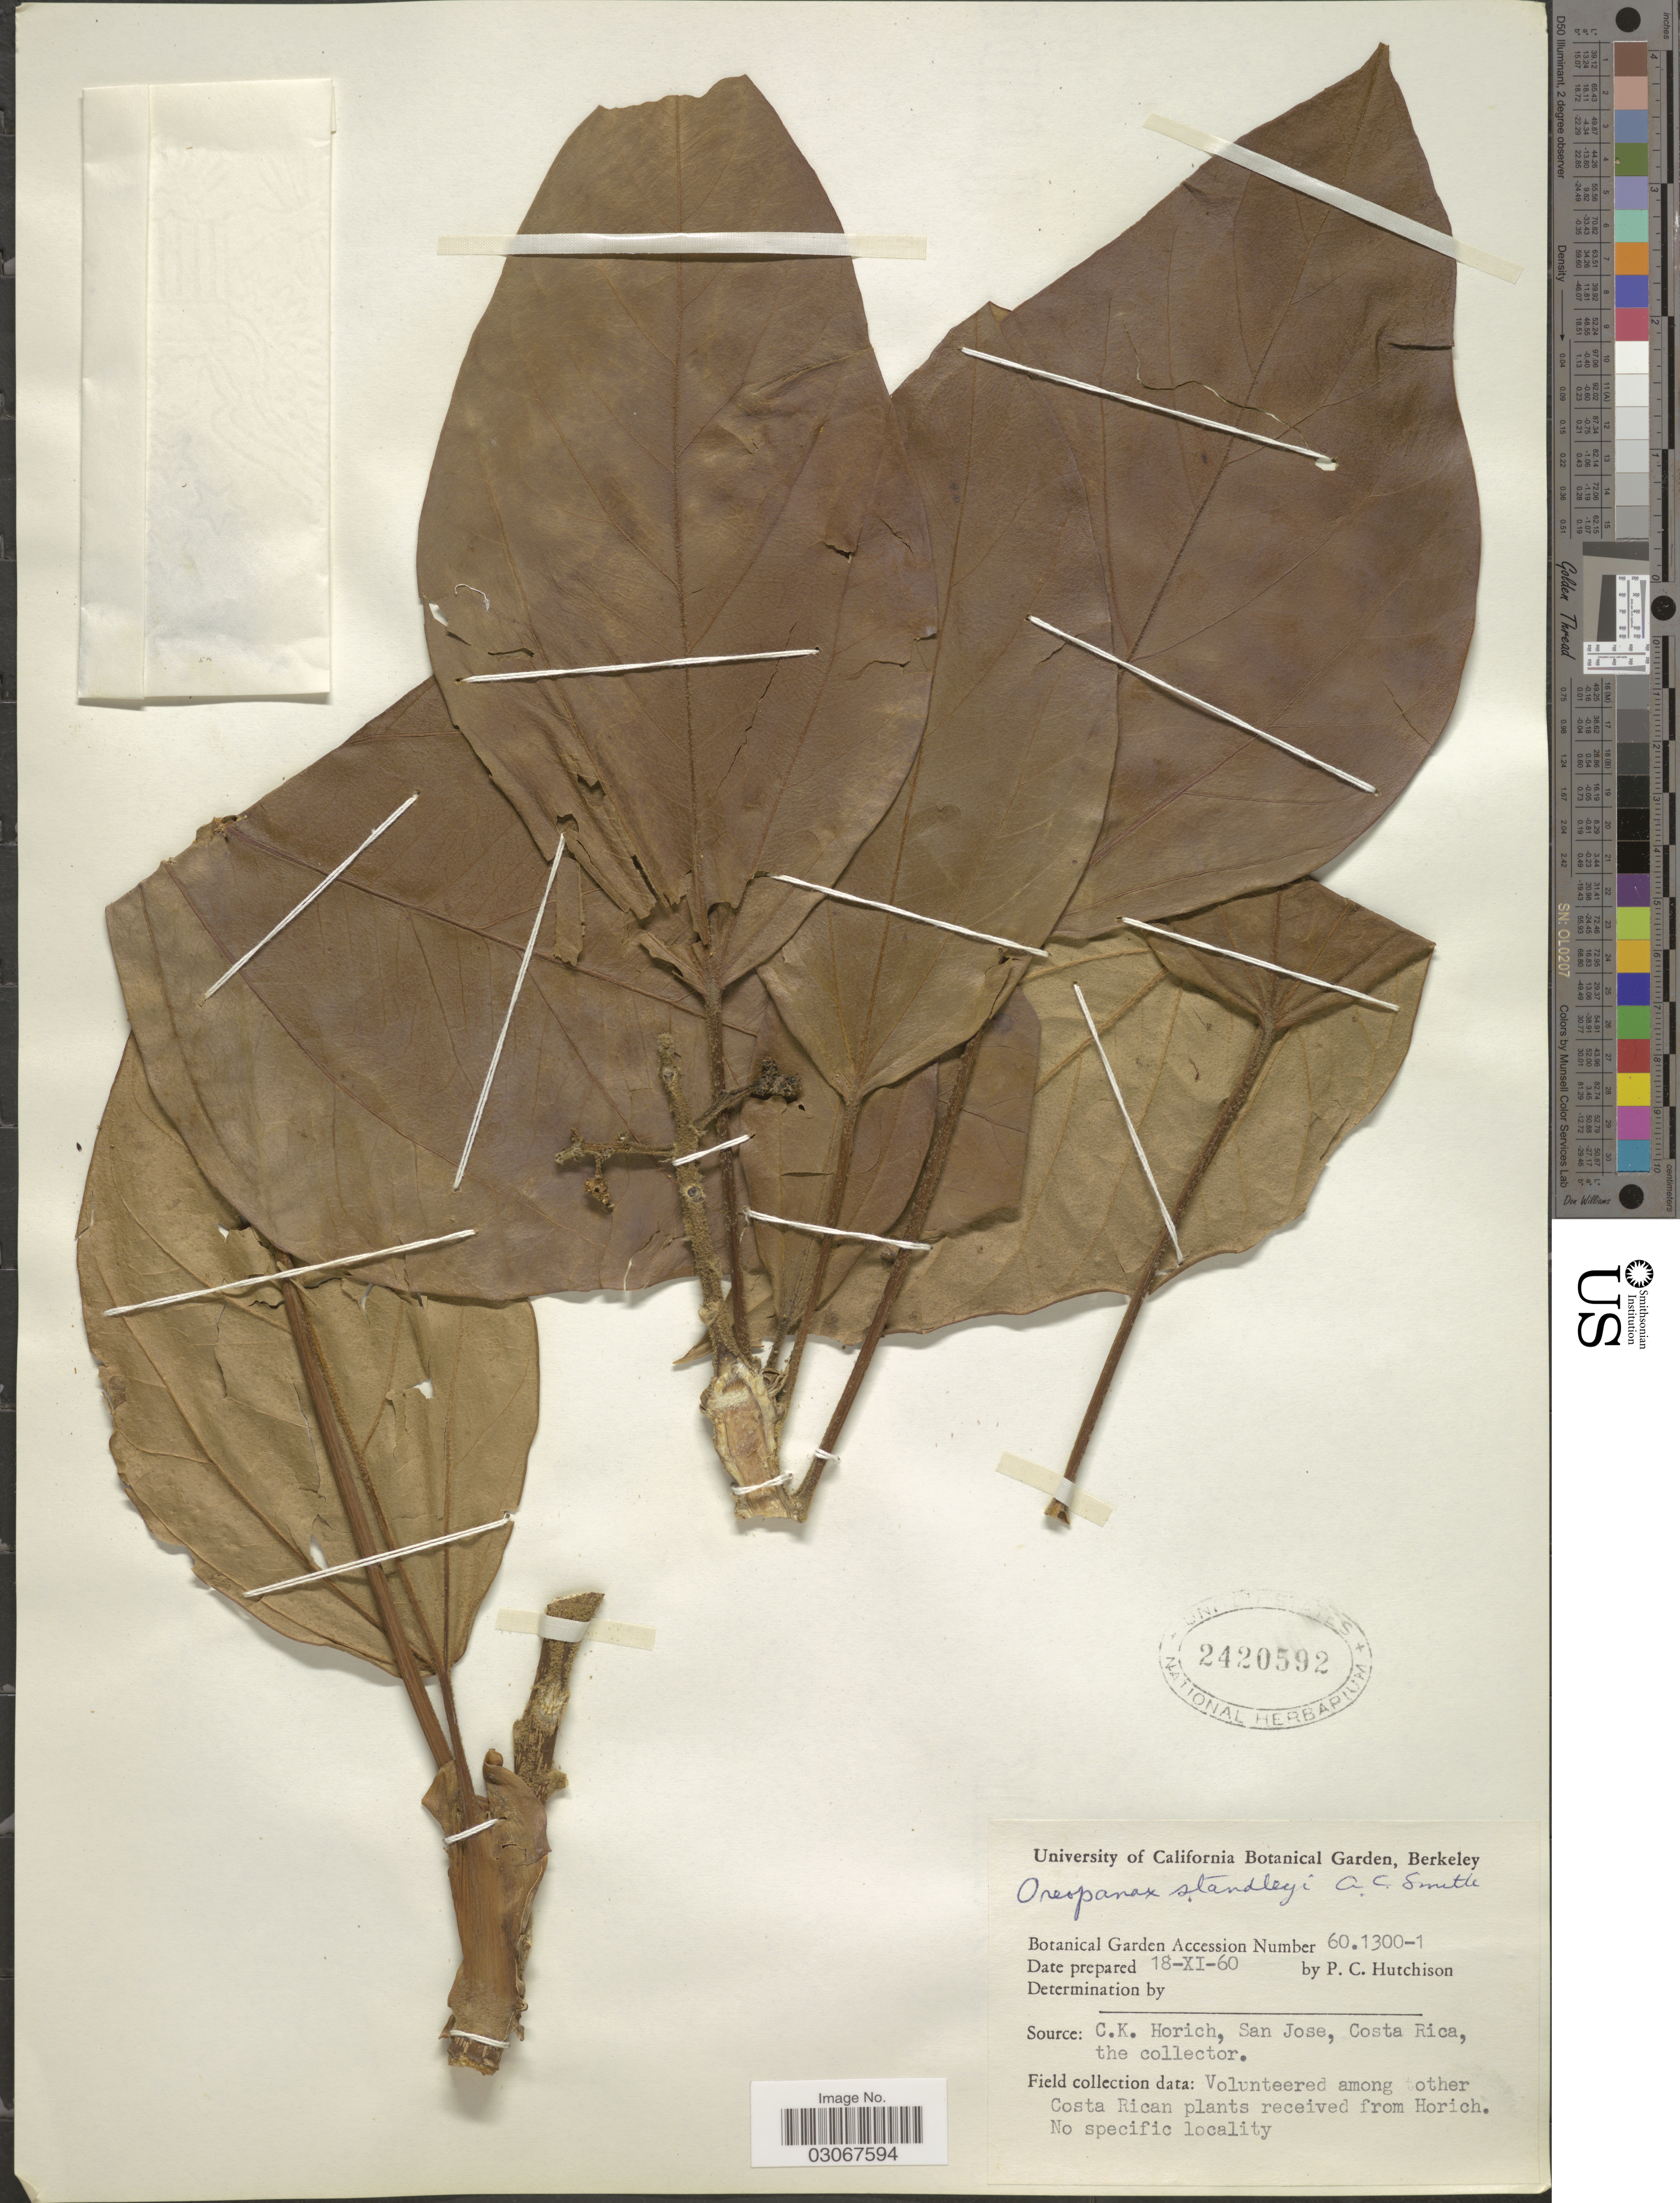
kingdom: Plantae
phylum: Tracheophyta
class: Magnoliopsida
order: Apiales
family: Araliaceae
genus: Oreopanax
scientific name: Oreopanax standleyi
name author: A.C. Sm.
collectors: P. C. Hutchison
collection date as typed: Transcribed d/m/y: 18/11/60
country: United States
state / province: California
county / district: Alameda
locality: University of California Botanical Garden, Berkeley.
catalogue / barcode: US 2420592